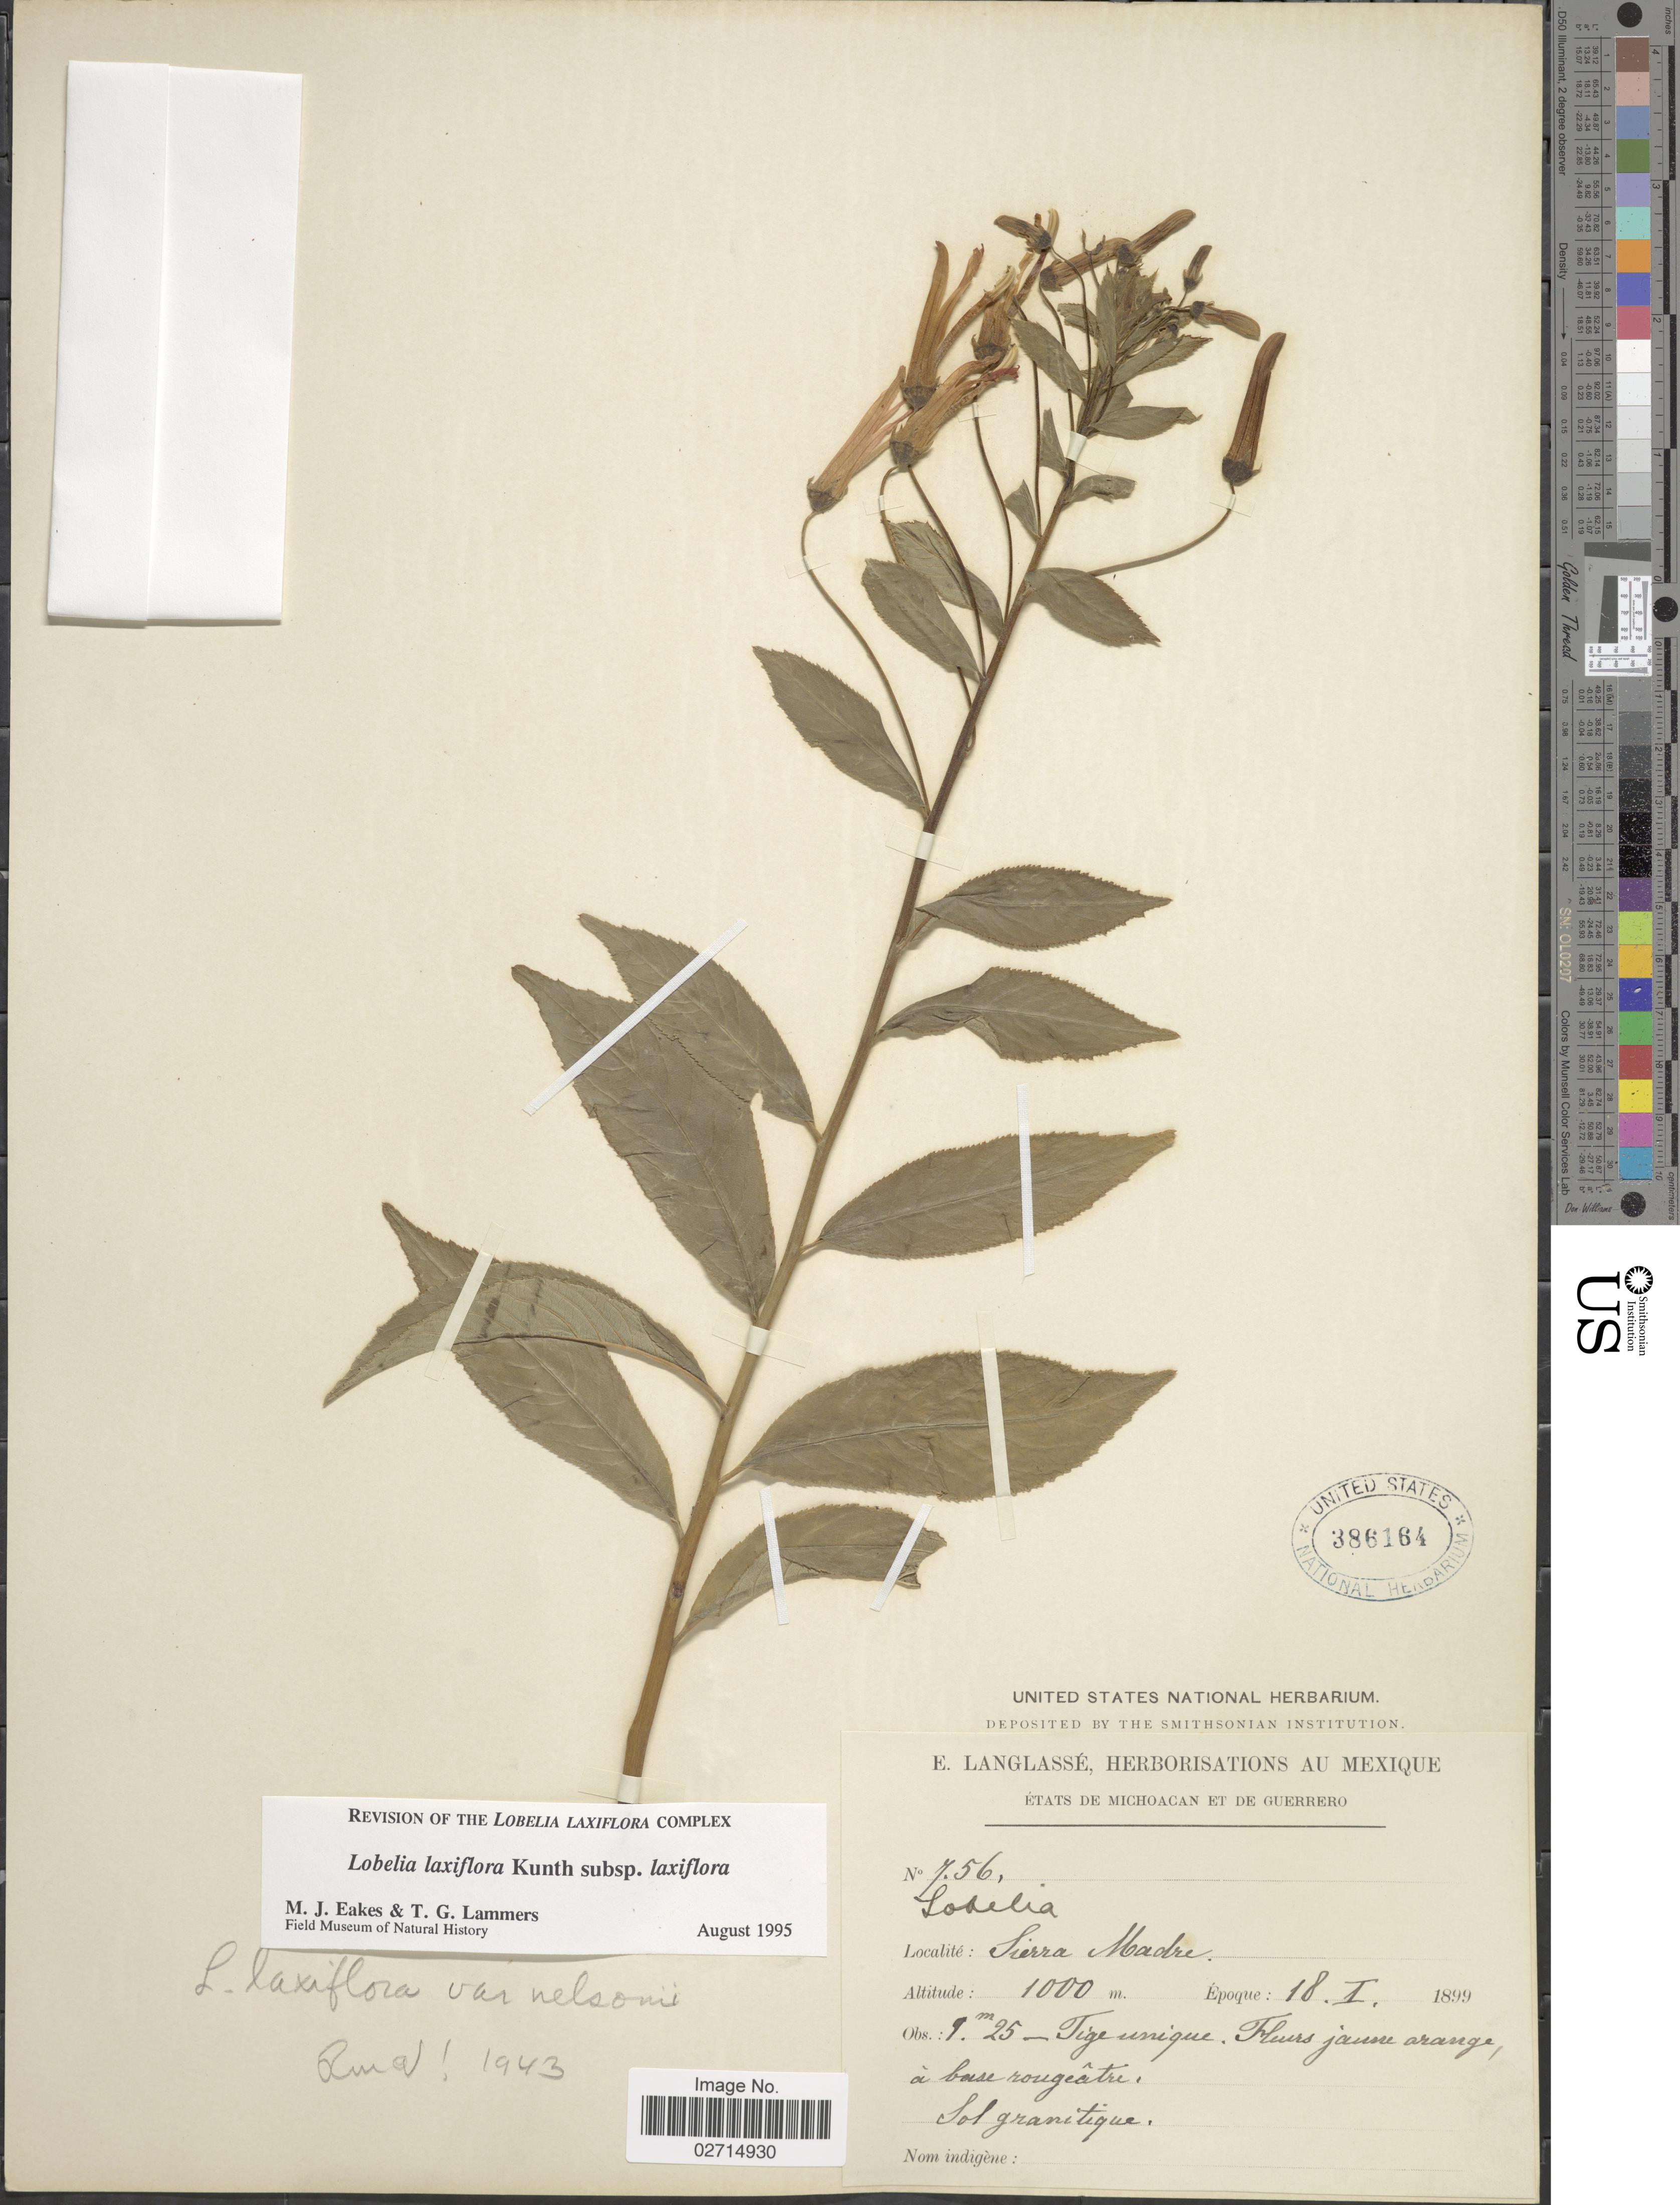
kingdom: Plantae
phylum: Tracheophyta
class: Magnoliopsida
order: Asterales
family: Campanulaceae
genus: Lobelia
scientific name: Lobelia laxiflora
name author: Kunth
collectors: E. Langlassé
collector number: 756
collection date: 1899-01-18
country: Mexico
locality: Etats de Michoacan et De Guerrero, Sierra Madre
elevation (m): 1000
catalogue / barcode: US 386164